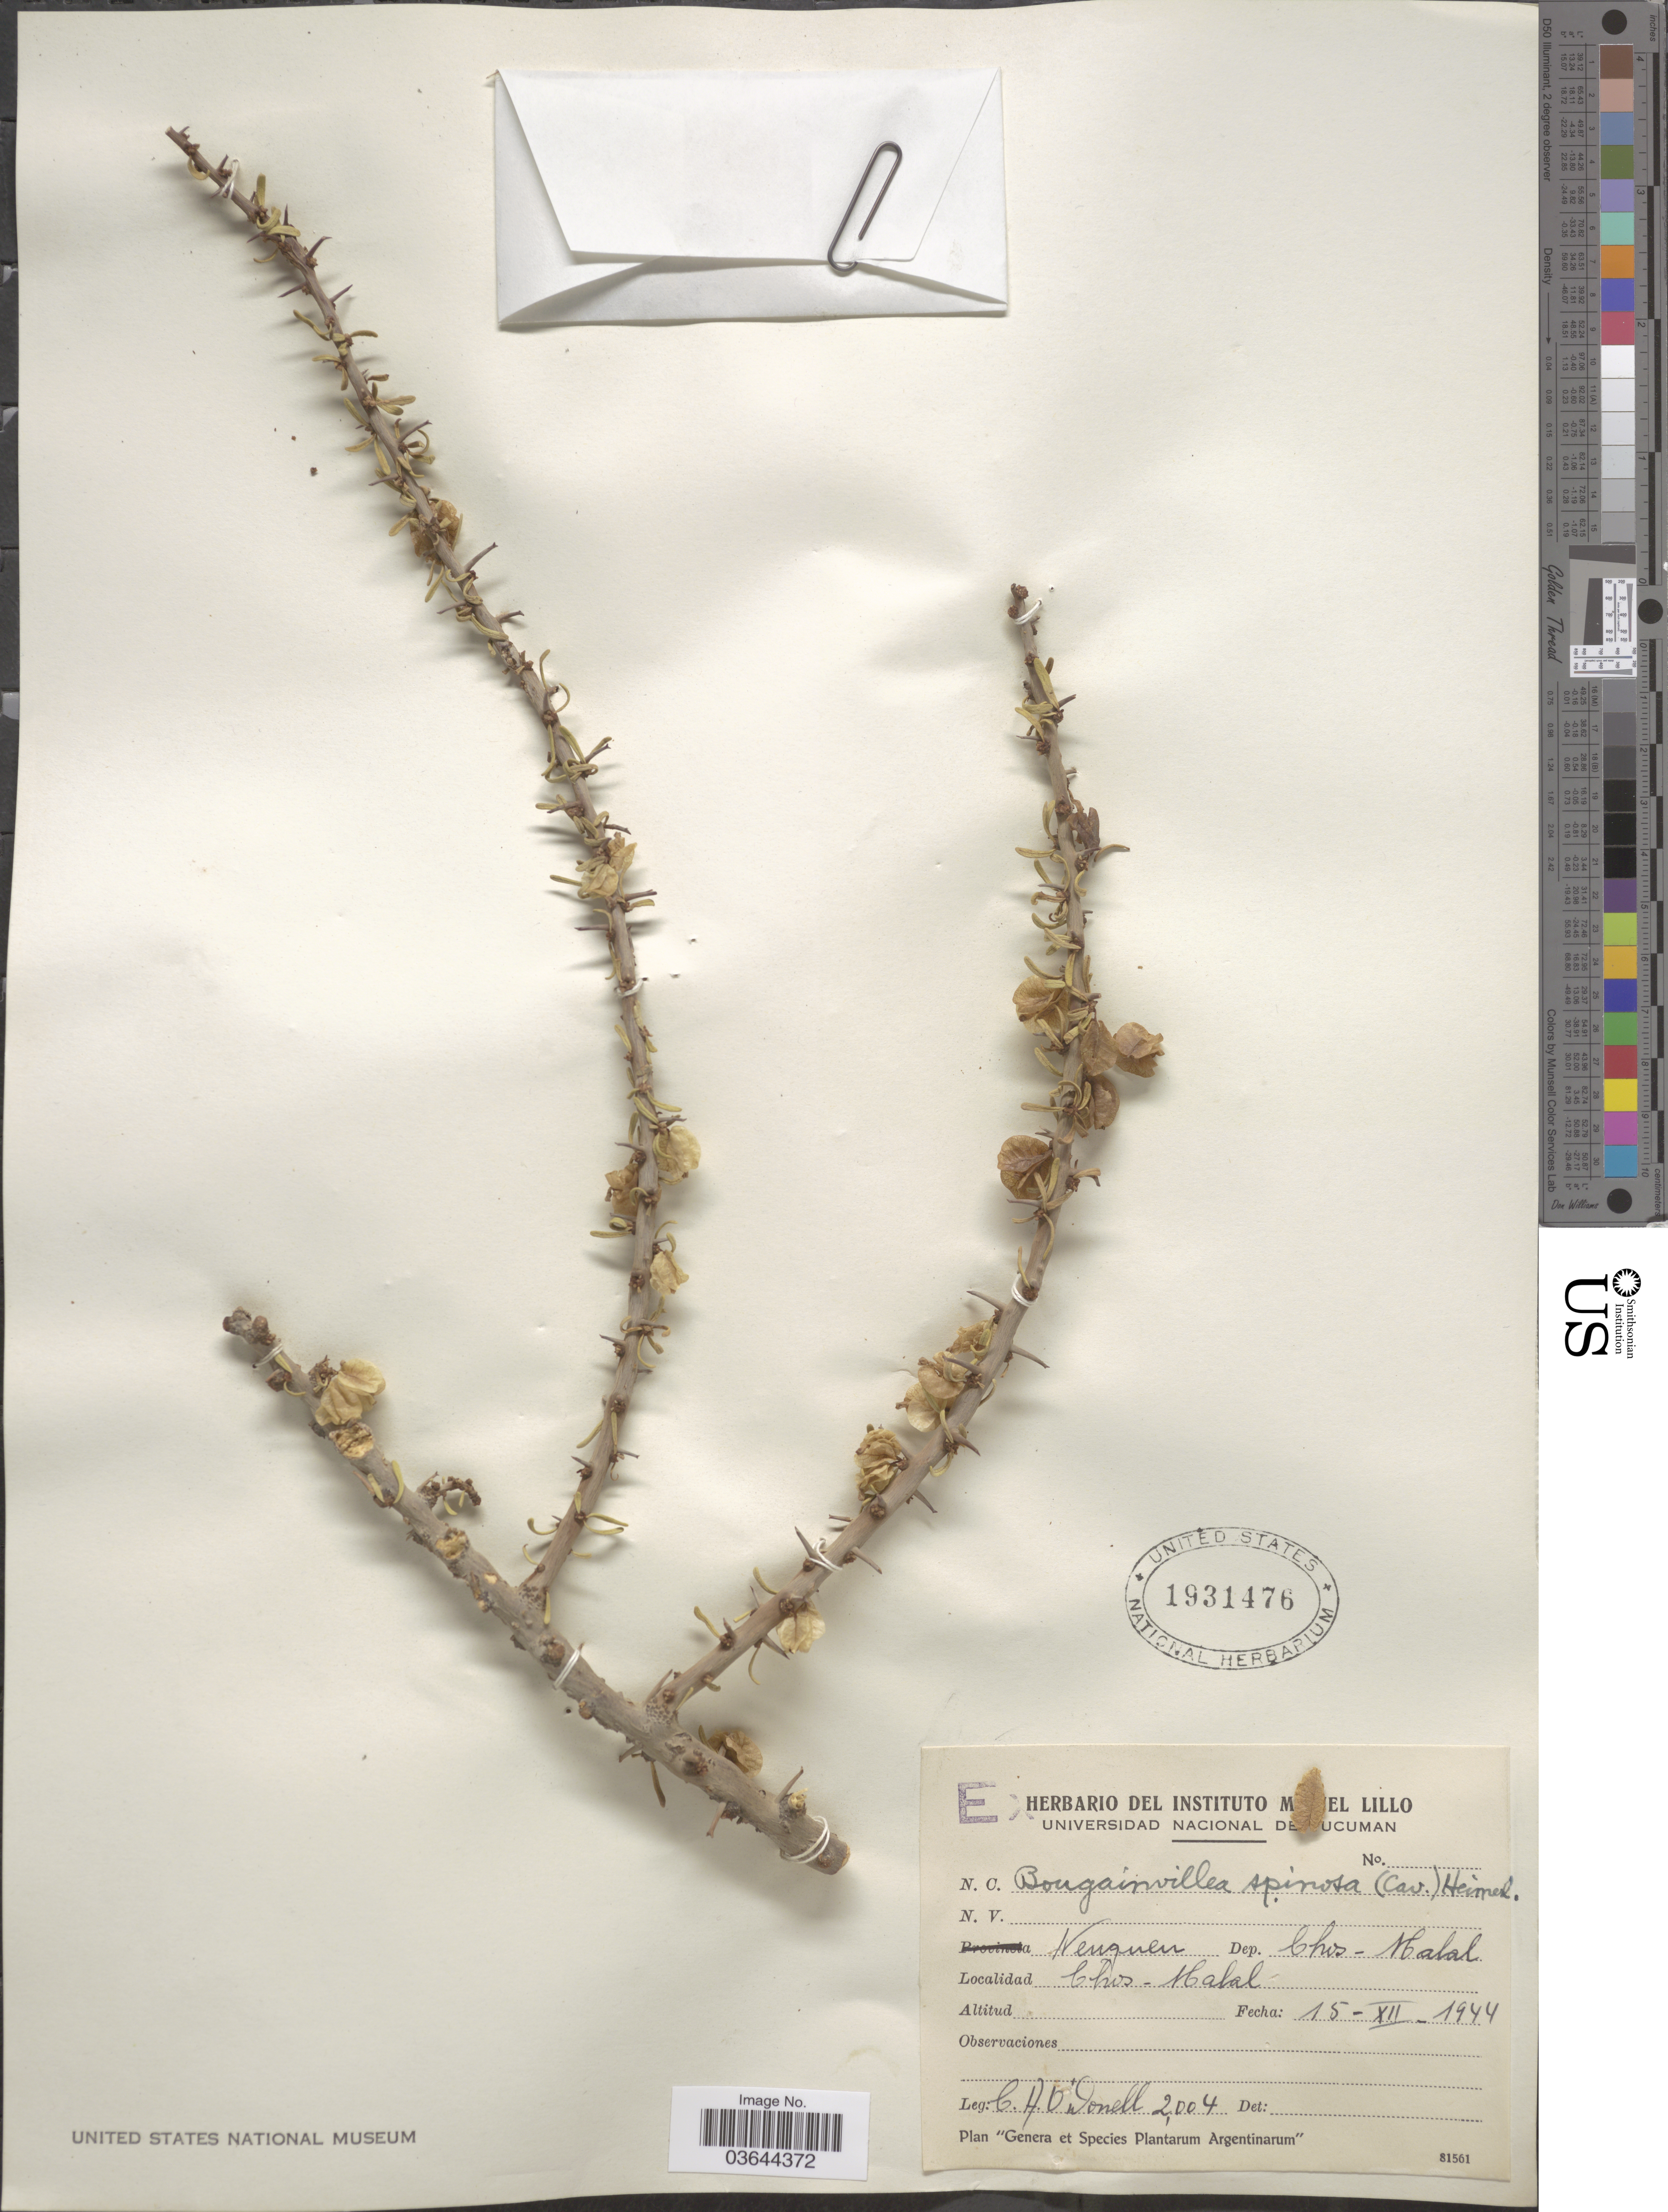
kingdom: Plantae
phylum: Tracheophyta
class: Magnoliopsida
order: Caryophyllales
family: Nyctaginaceae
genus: Bougainvillea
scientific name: Bougainvillea spinosa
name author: (Cav.) Heimerl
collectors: C. O'Donell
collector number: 2004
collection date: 1944-12-15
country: Argentina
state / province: Neuquen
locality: Dep. Chos-Halal. Chos-Halal.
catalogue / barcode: US 1931476